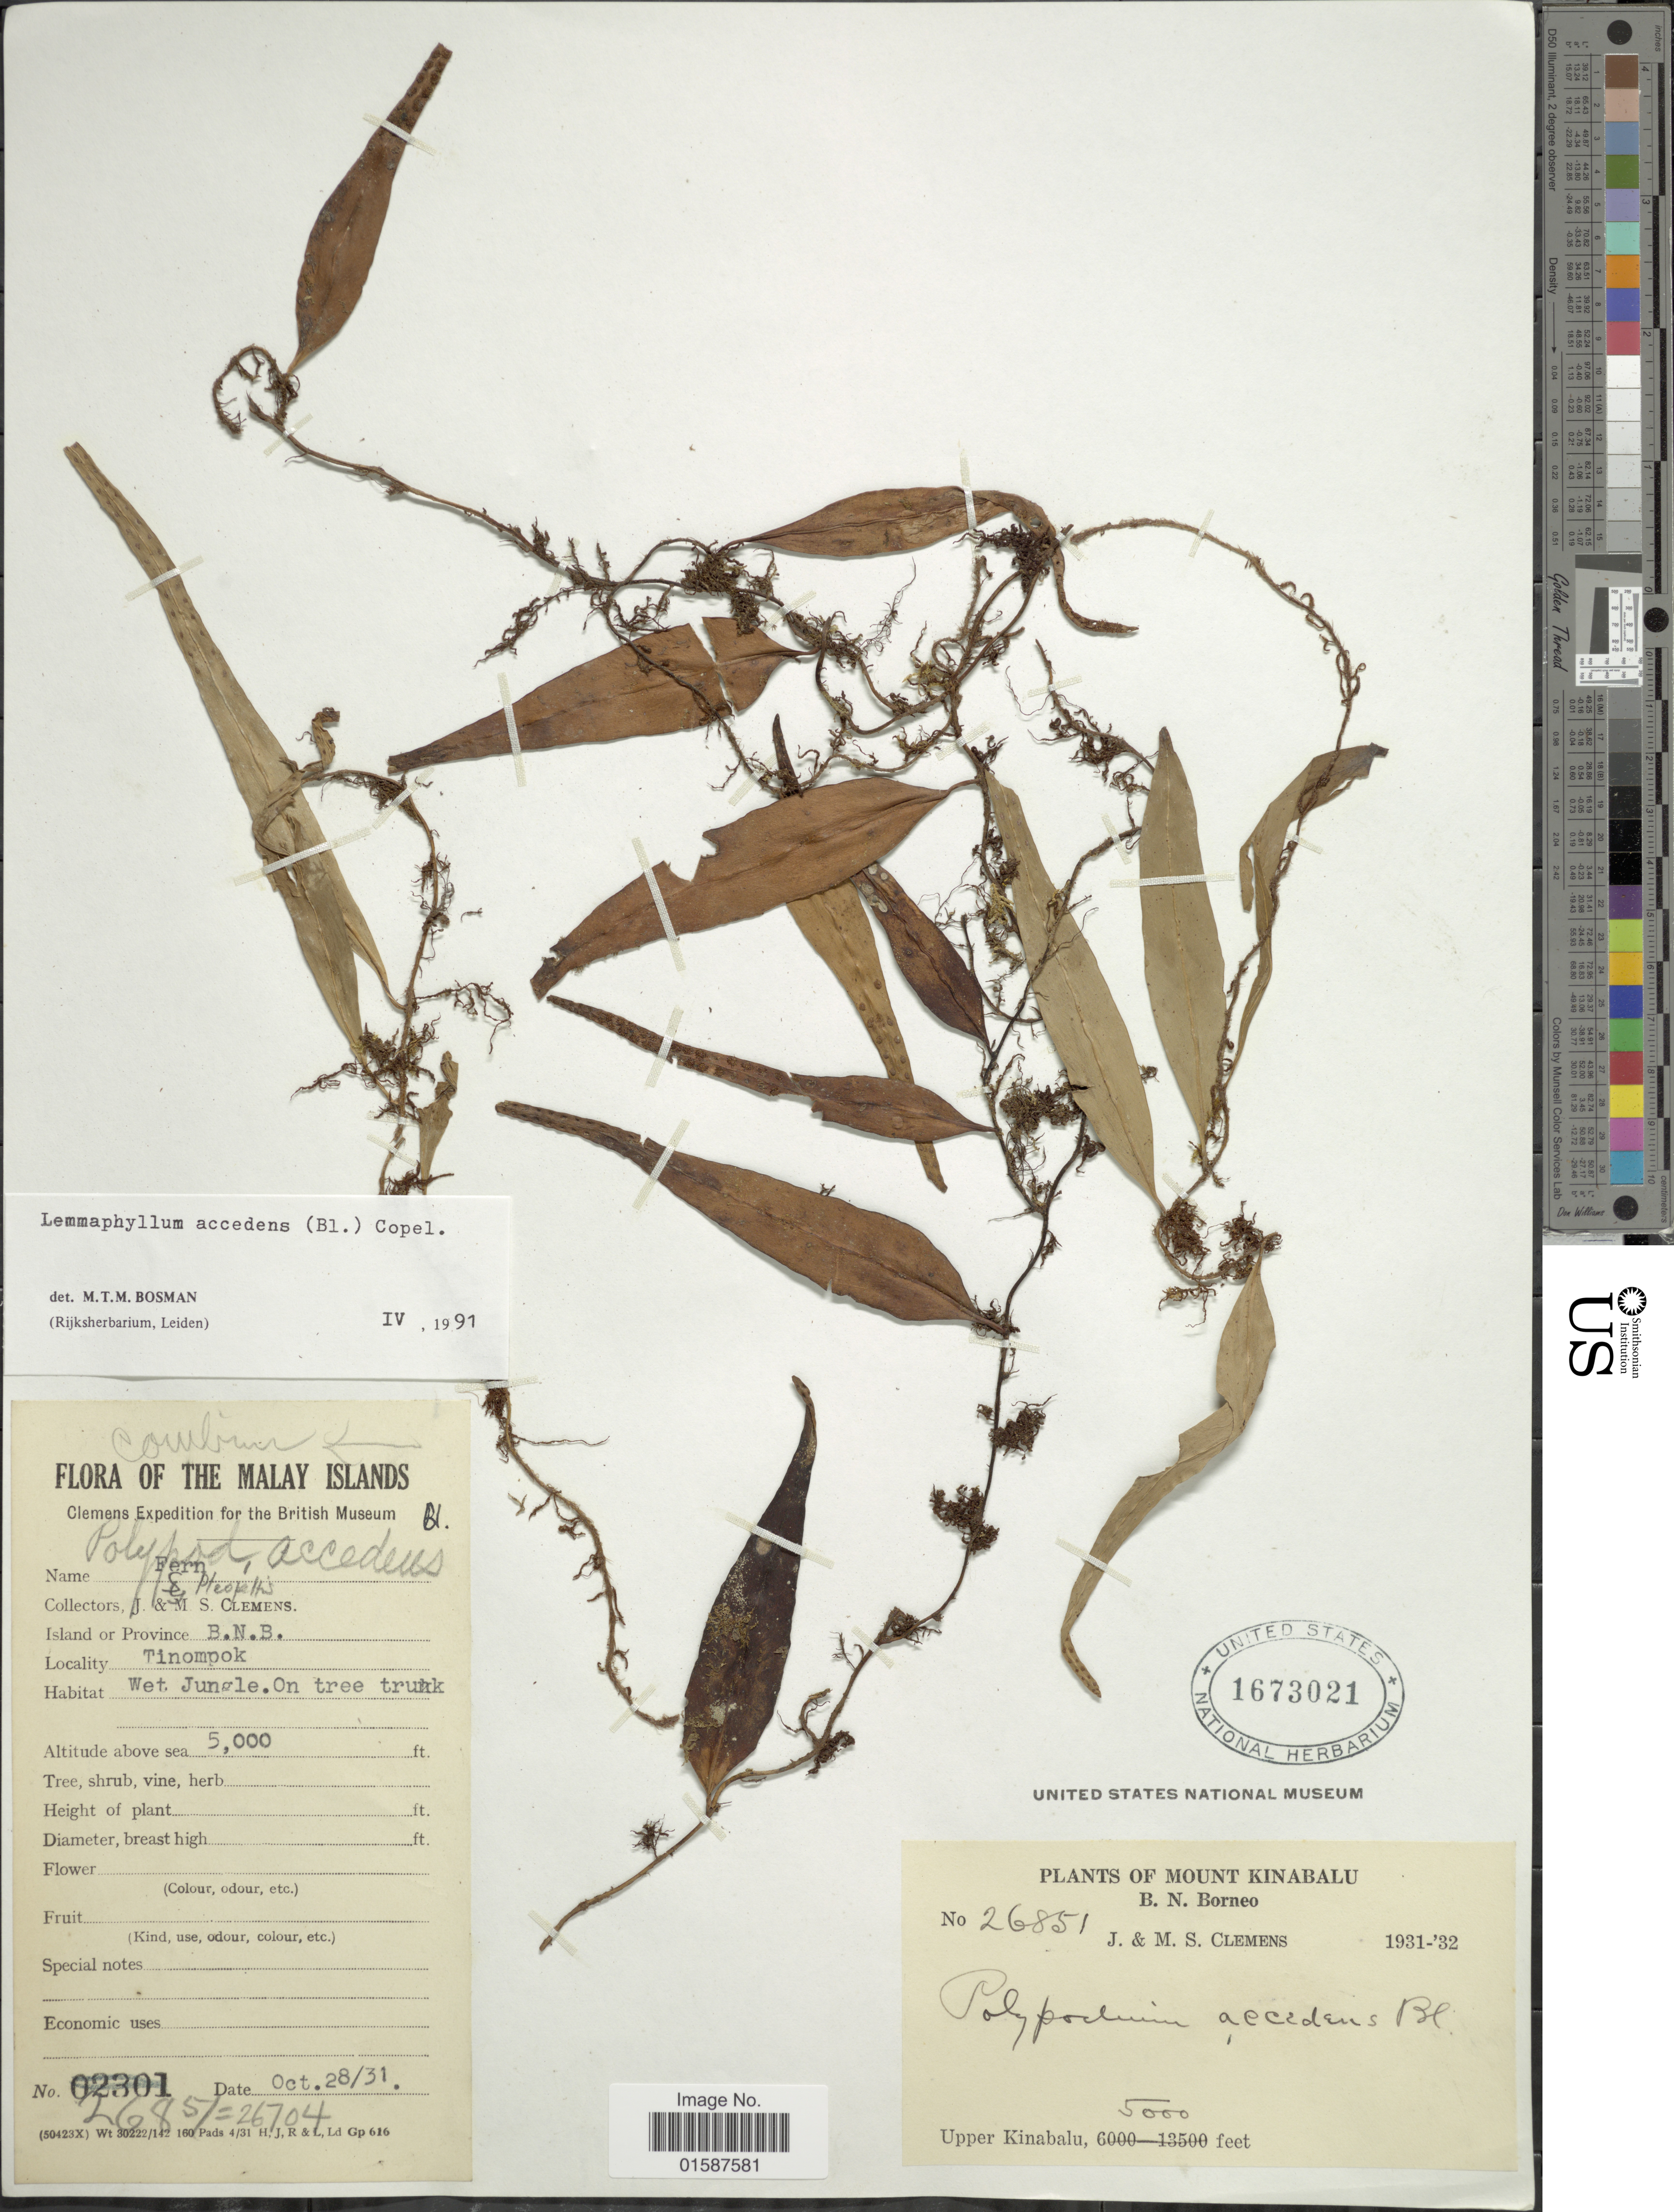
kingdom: Plantae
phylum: Tracheophyta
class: Polypodiopsida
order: Polypodiales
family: Polypodiaceae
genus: Lemmaphyllum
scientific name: Lemmaphyllum accedens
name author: (Blume) Donk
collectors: J. Clemens & M. S. Clemens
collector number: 26851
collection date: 1931-10-28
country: Malaysia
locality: B. N. Borneo, Tinompok, Upper Kinabalu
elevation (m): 1524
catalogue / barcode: US 1673021